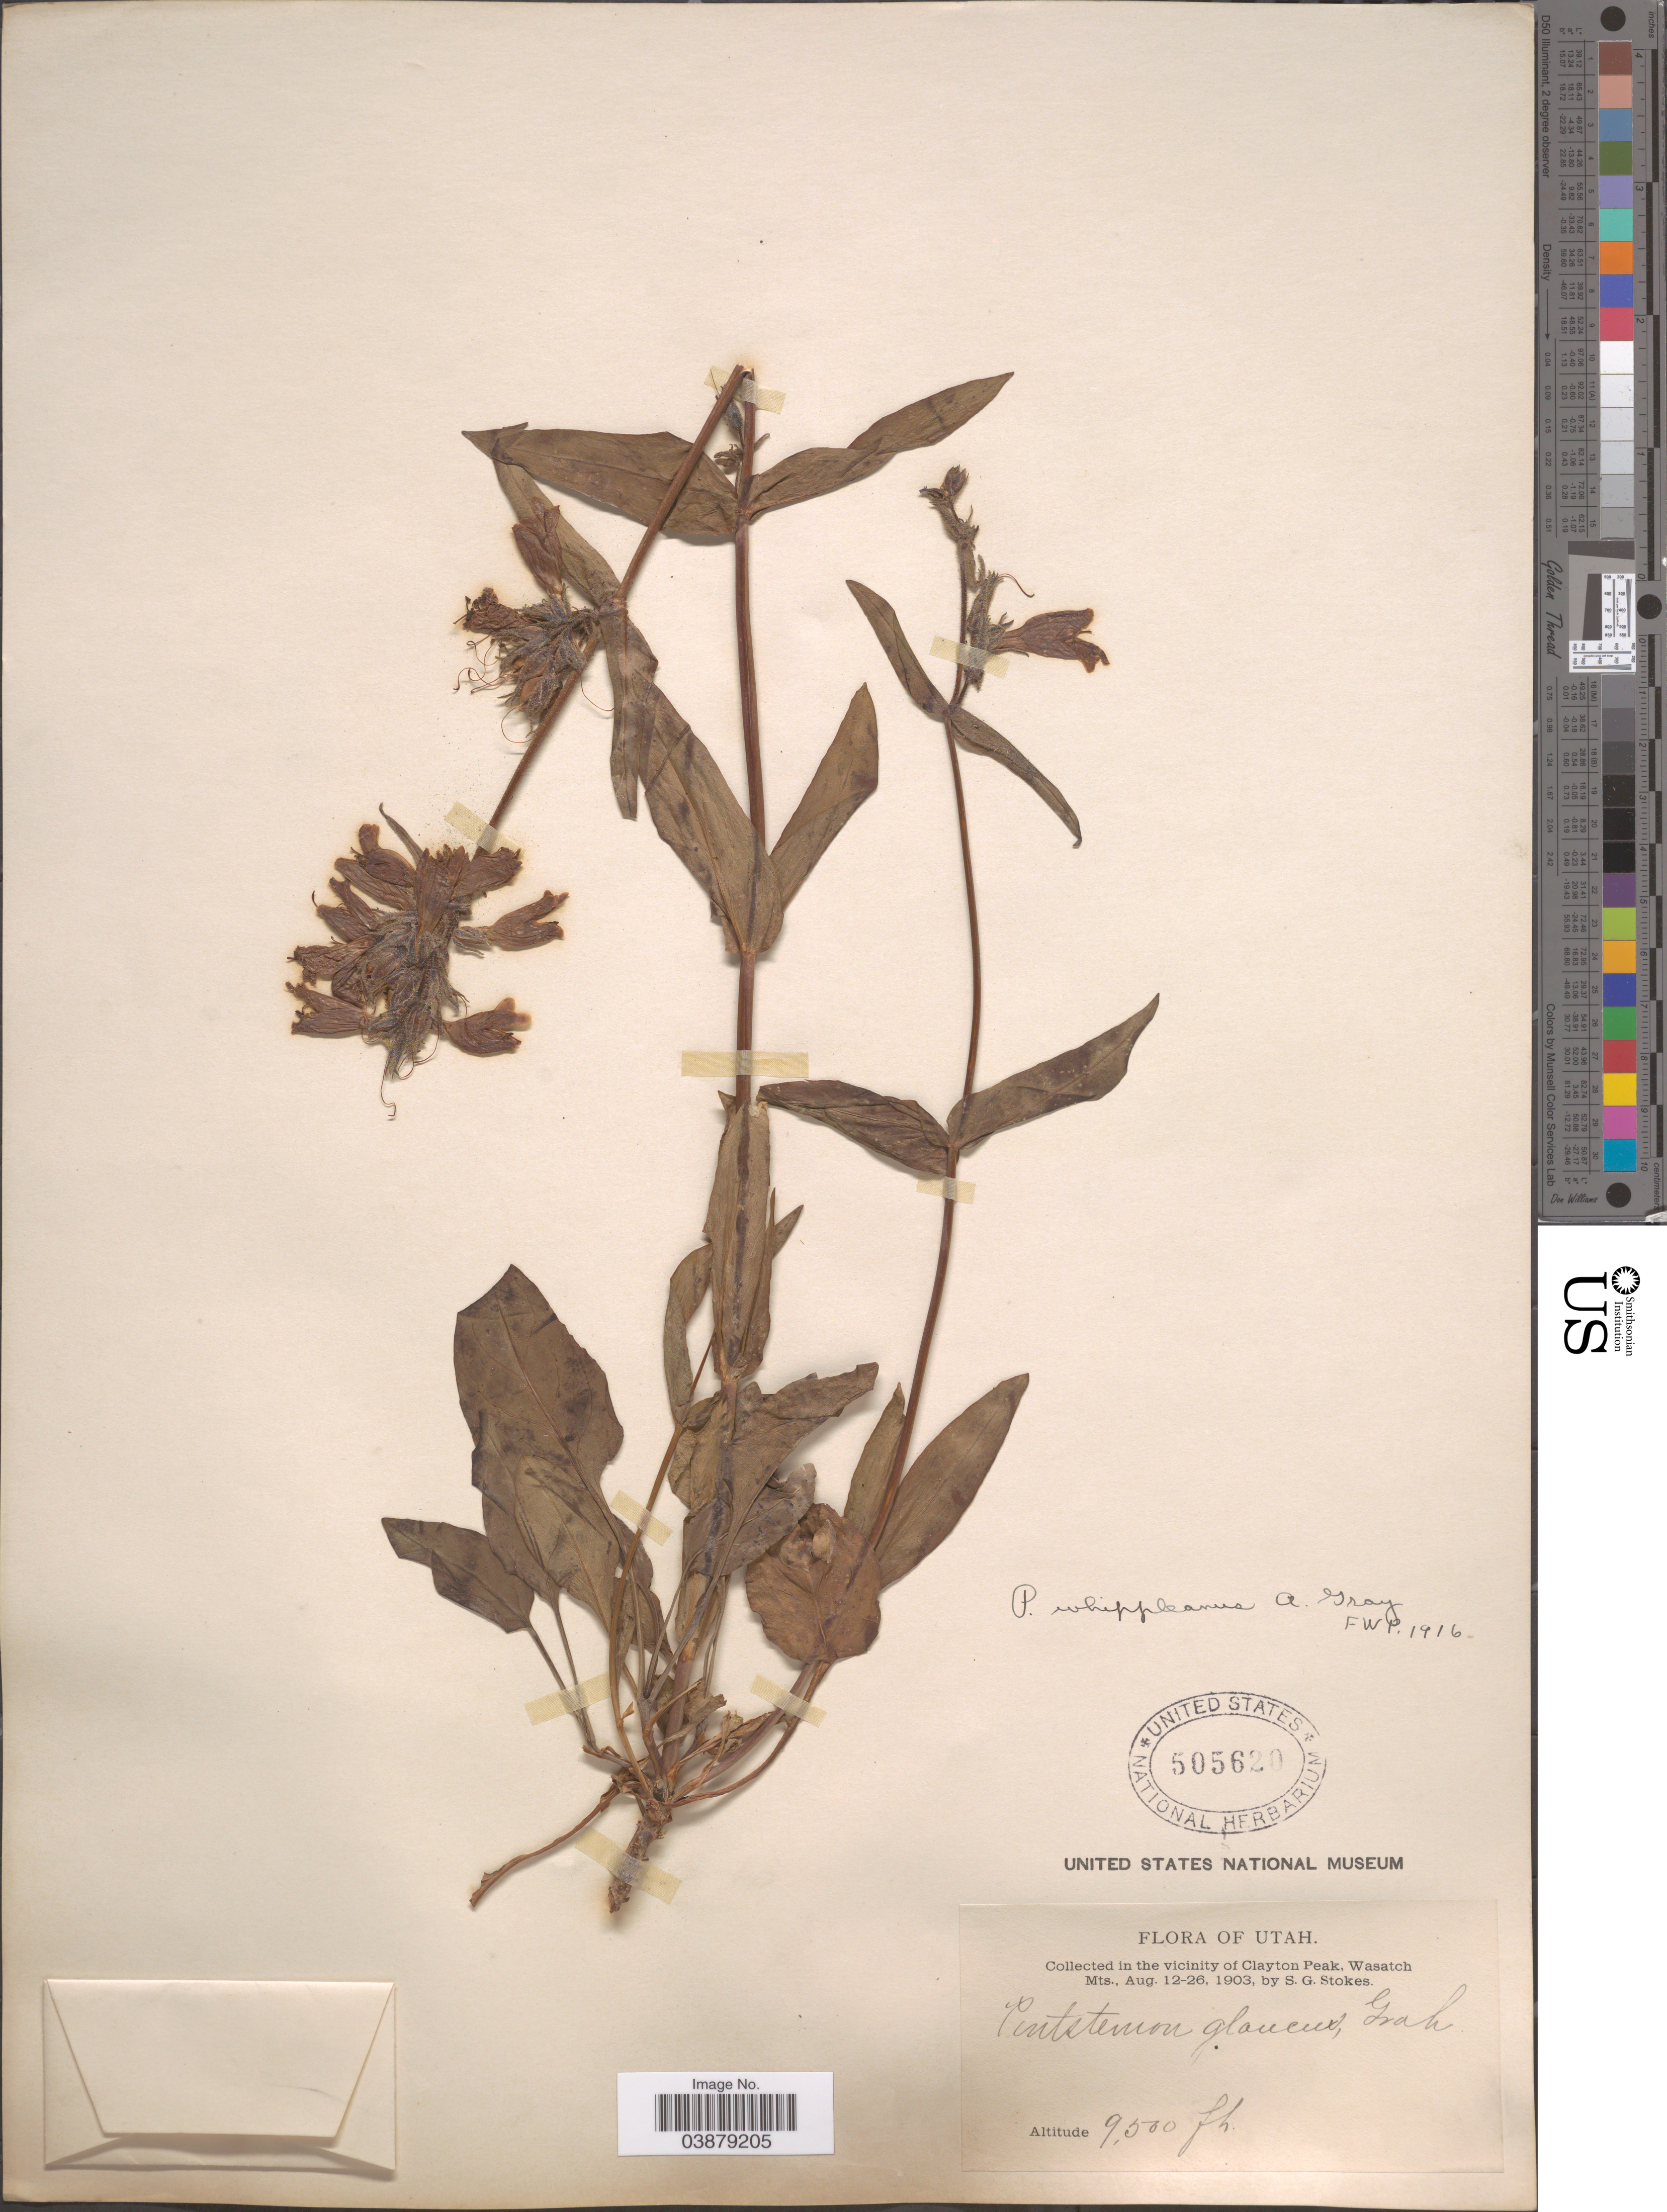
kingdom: Plantae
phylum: Tracheophyta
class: Magnoliopsida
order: Lamiales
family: Plantaginaceae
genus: Penstemon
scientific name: Penstemon whippleanus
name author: A. Gray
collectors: S. G. Stokes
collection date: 1903-08-12/1903-08-26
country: United States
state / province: Utah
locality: In the vicinity of Clayton Peak, Wasatch Mts.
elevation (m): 2896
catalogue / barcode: US 505620